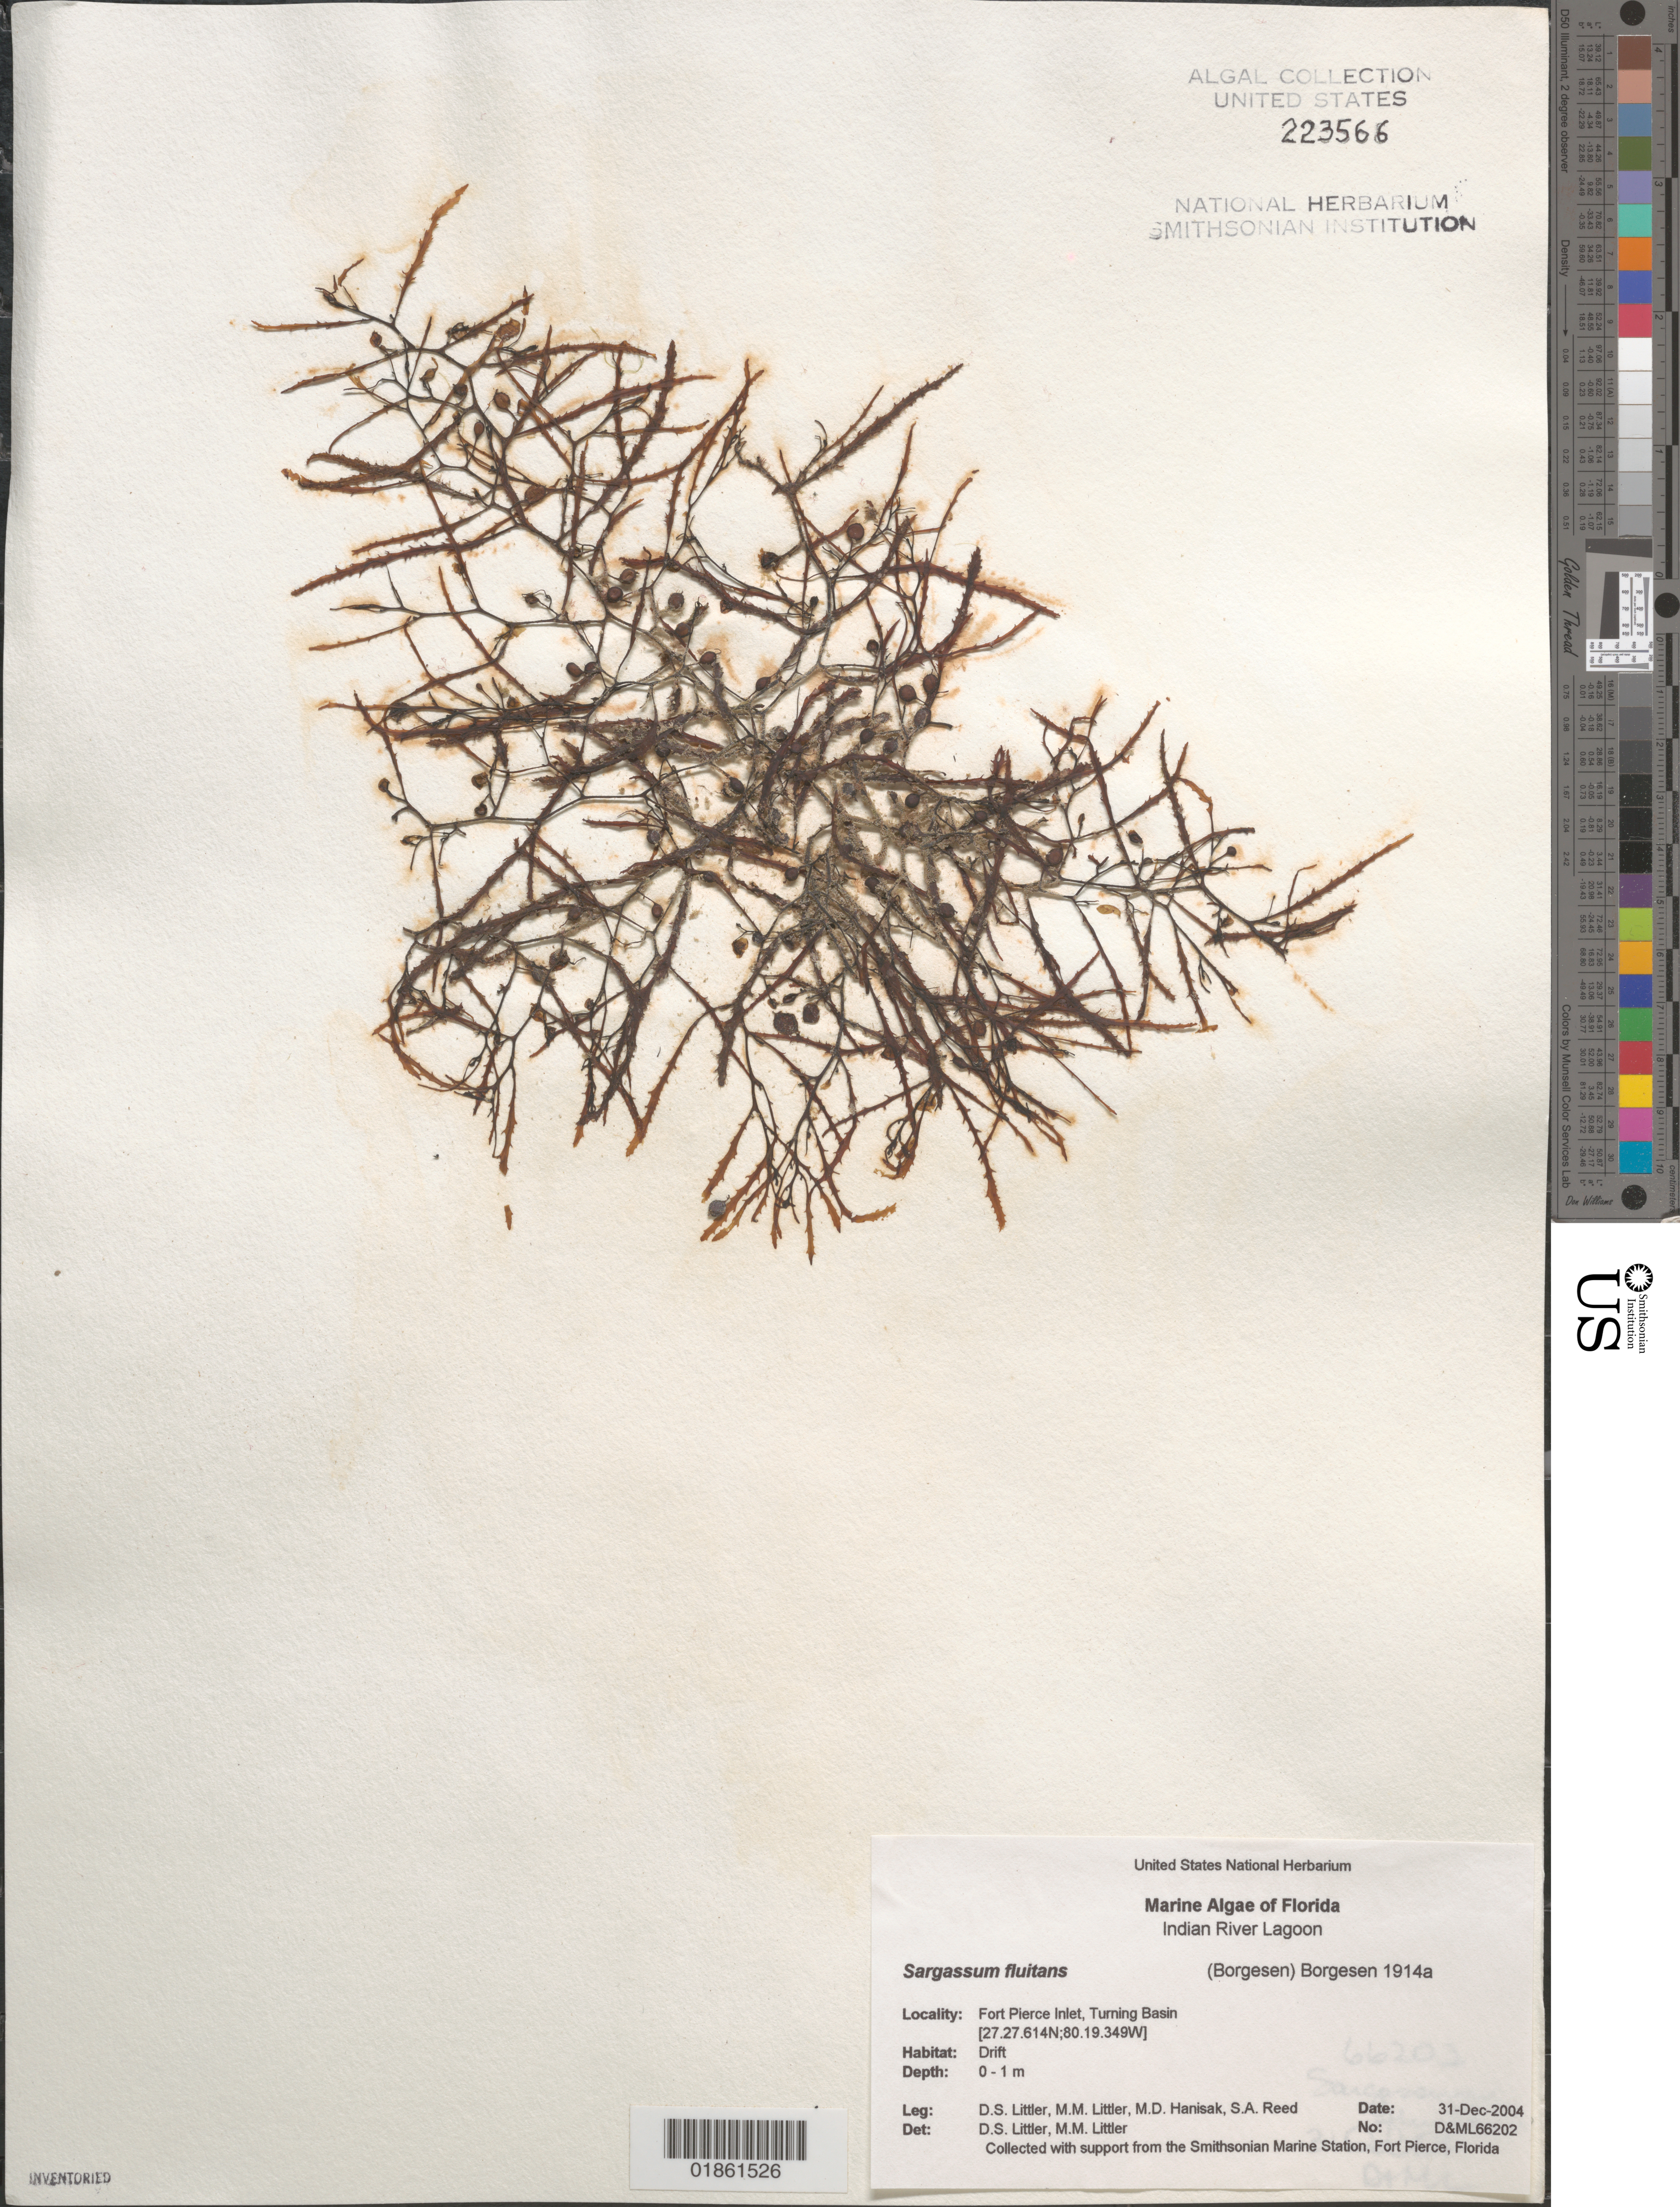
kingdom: Chromista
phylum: Ochrophyta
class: Phaeophyceae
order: Fucales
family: Sargassaceae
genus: Sargassum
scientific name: Sargassum fluitans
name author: (Børgesen) Børgesen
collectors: D. S. Littler, M. Hanisak & S. Reed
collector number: D&ML66202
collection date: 2004-12-31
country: United States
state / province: Florida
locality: Indian River Lagoon. Fort Pierce Inlet, Turning Basin.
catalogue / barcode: US 223566